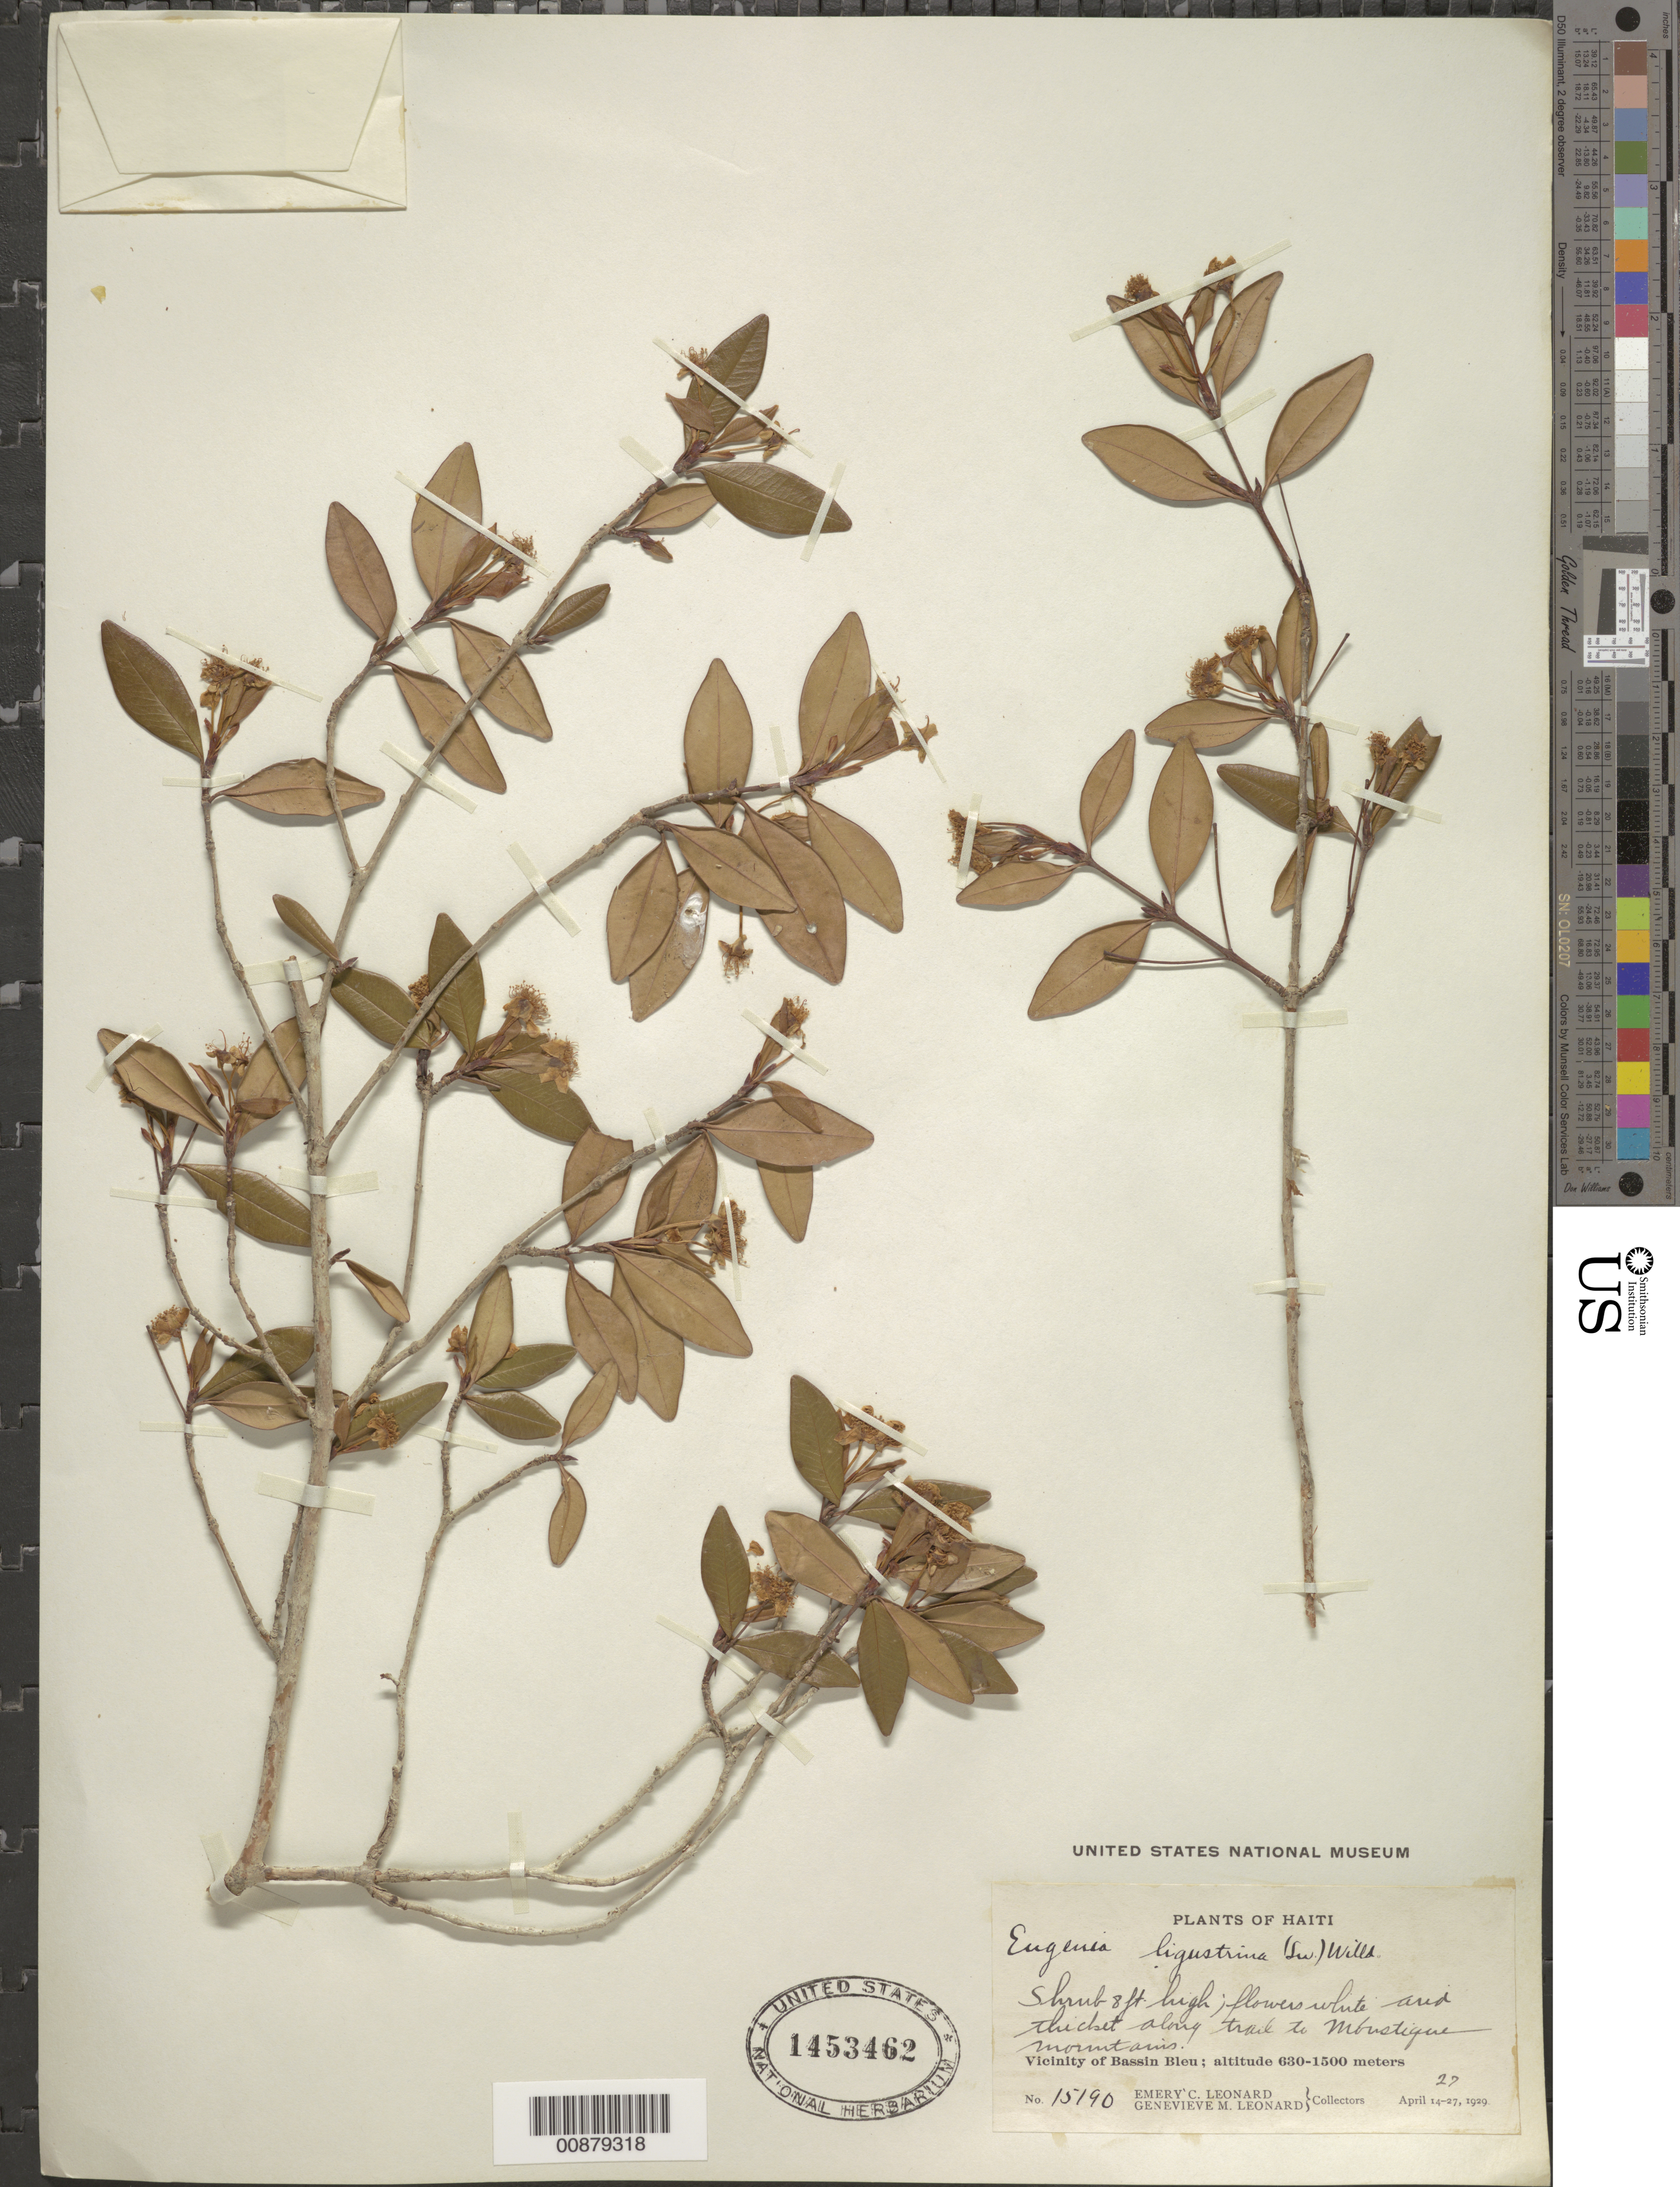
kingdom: Plantae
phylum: Tracheophyta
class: Magnoliopsida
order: Myrtales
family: Myrtaceae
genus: Eugenia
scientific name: Eugenia ligustrina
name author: (Sw.) Willd.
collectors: E. C. Leonard & G. M. Leonard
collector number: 15190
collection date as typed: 27 Apr 1929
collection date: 1929-04-27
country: Haiti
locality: Vicinity of Bassin Bleu, along trail to Mbustique mountains.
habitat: Arid thicket.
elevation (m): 630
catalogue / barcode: US 1453462